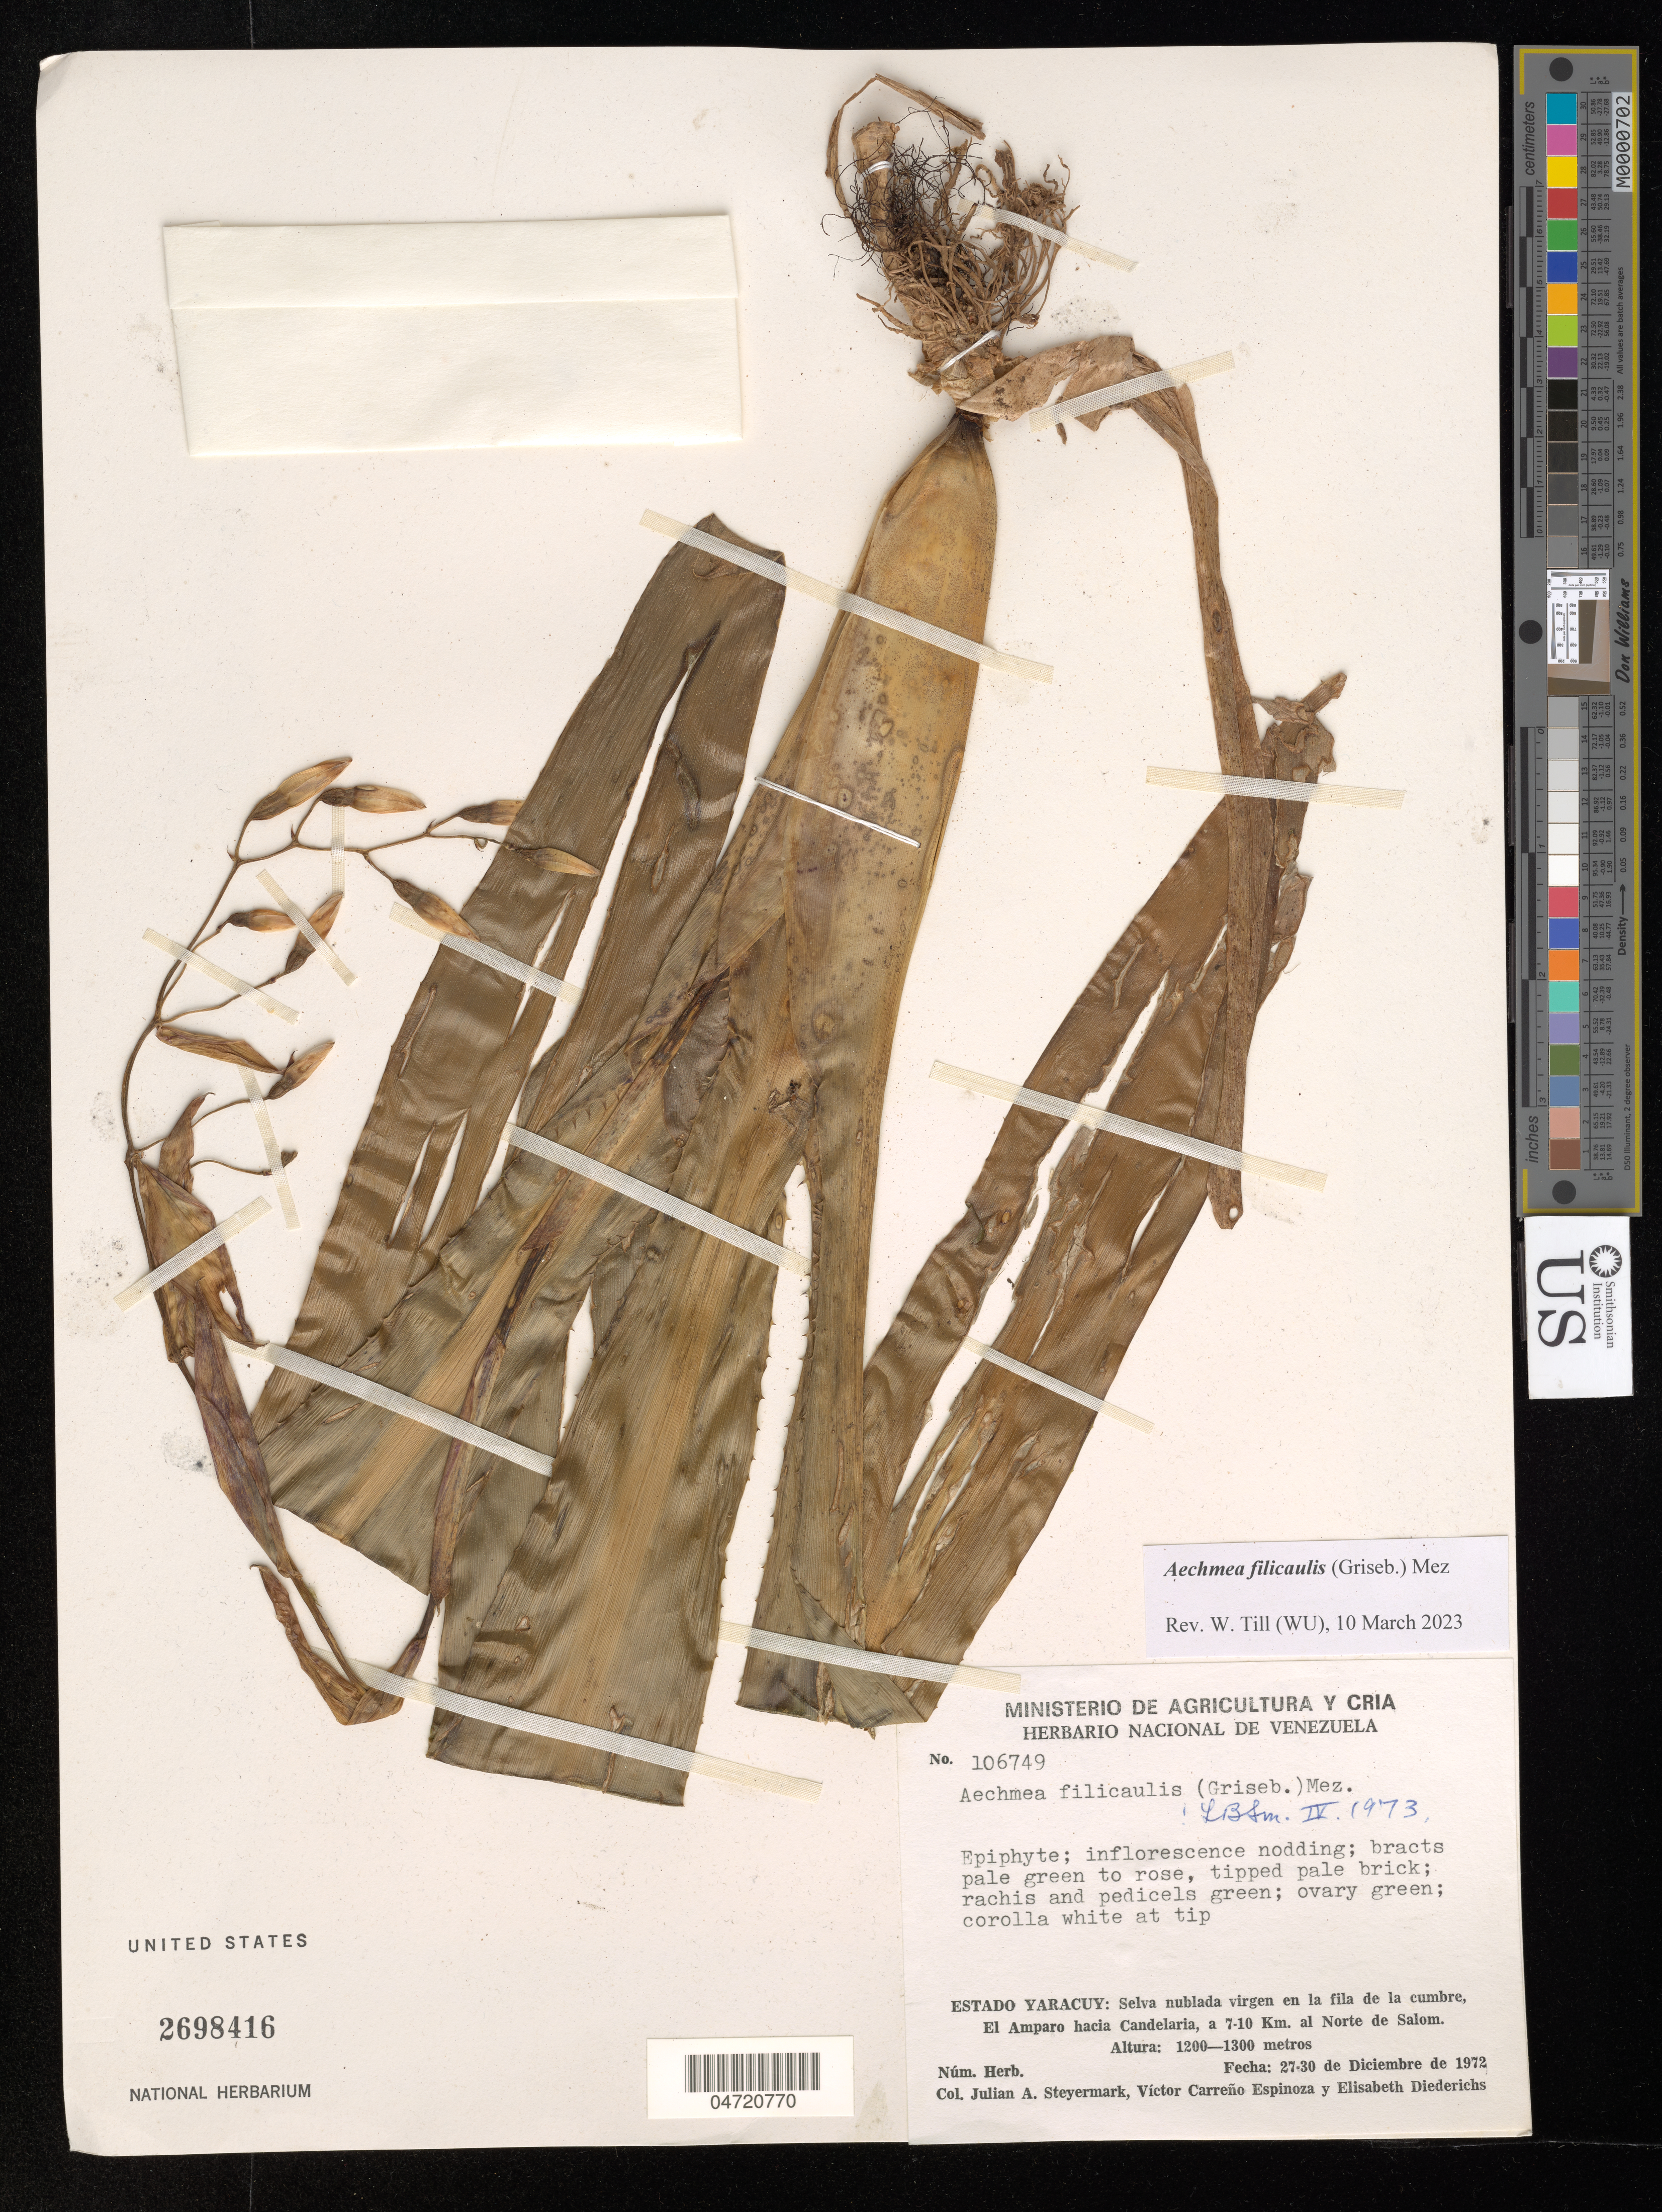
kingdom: Plantae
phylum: Tracheophyta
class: Liliopsida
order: Poales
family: Bromeliaceae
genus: Aechmea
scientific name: Aechmea filicaulis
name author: (Griseb.) Mez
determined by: Till, W.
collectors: J. Steyermark, V. Carreño E. & E. Diederichs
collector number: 106749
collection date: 1972-12-27/1972-12-30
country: Venezuela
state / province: Yaracuy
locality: Selva nublada virgen en la fila de la cumbre, El Amparo hacia Candelaria, a 7-10 Km. al Norte de Salom.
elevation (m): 1200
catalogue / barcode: US 2698416